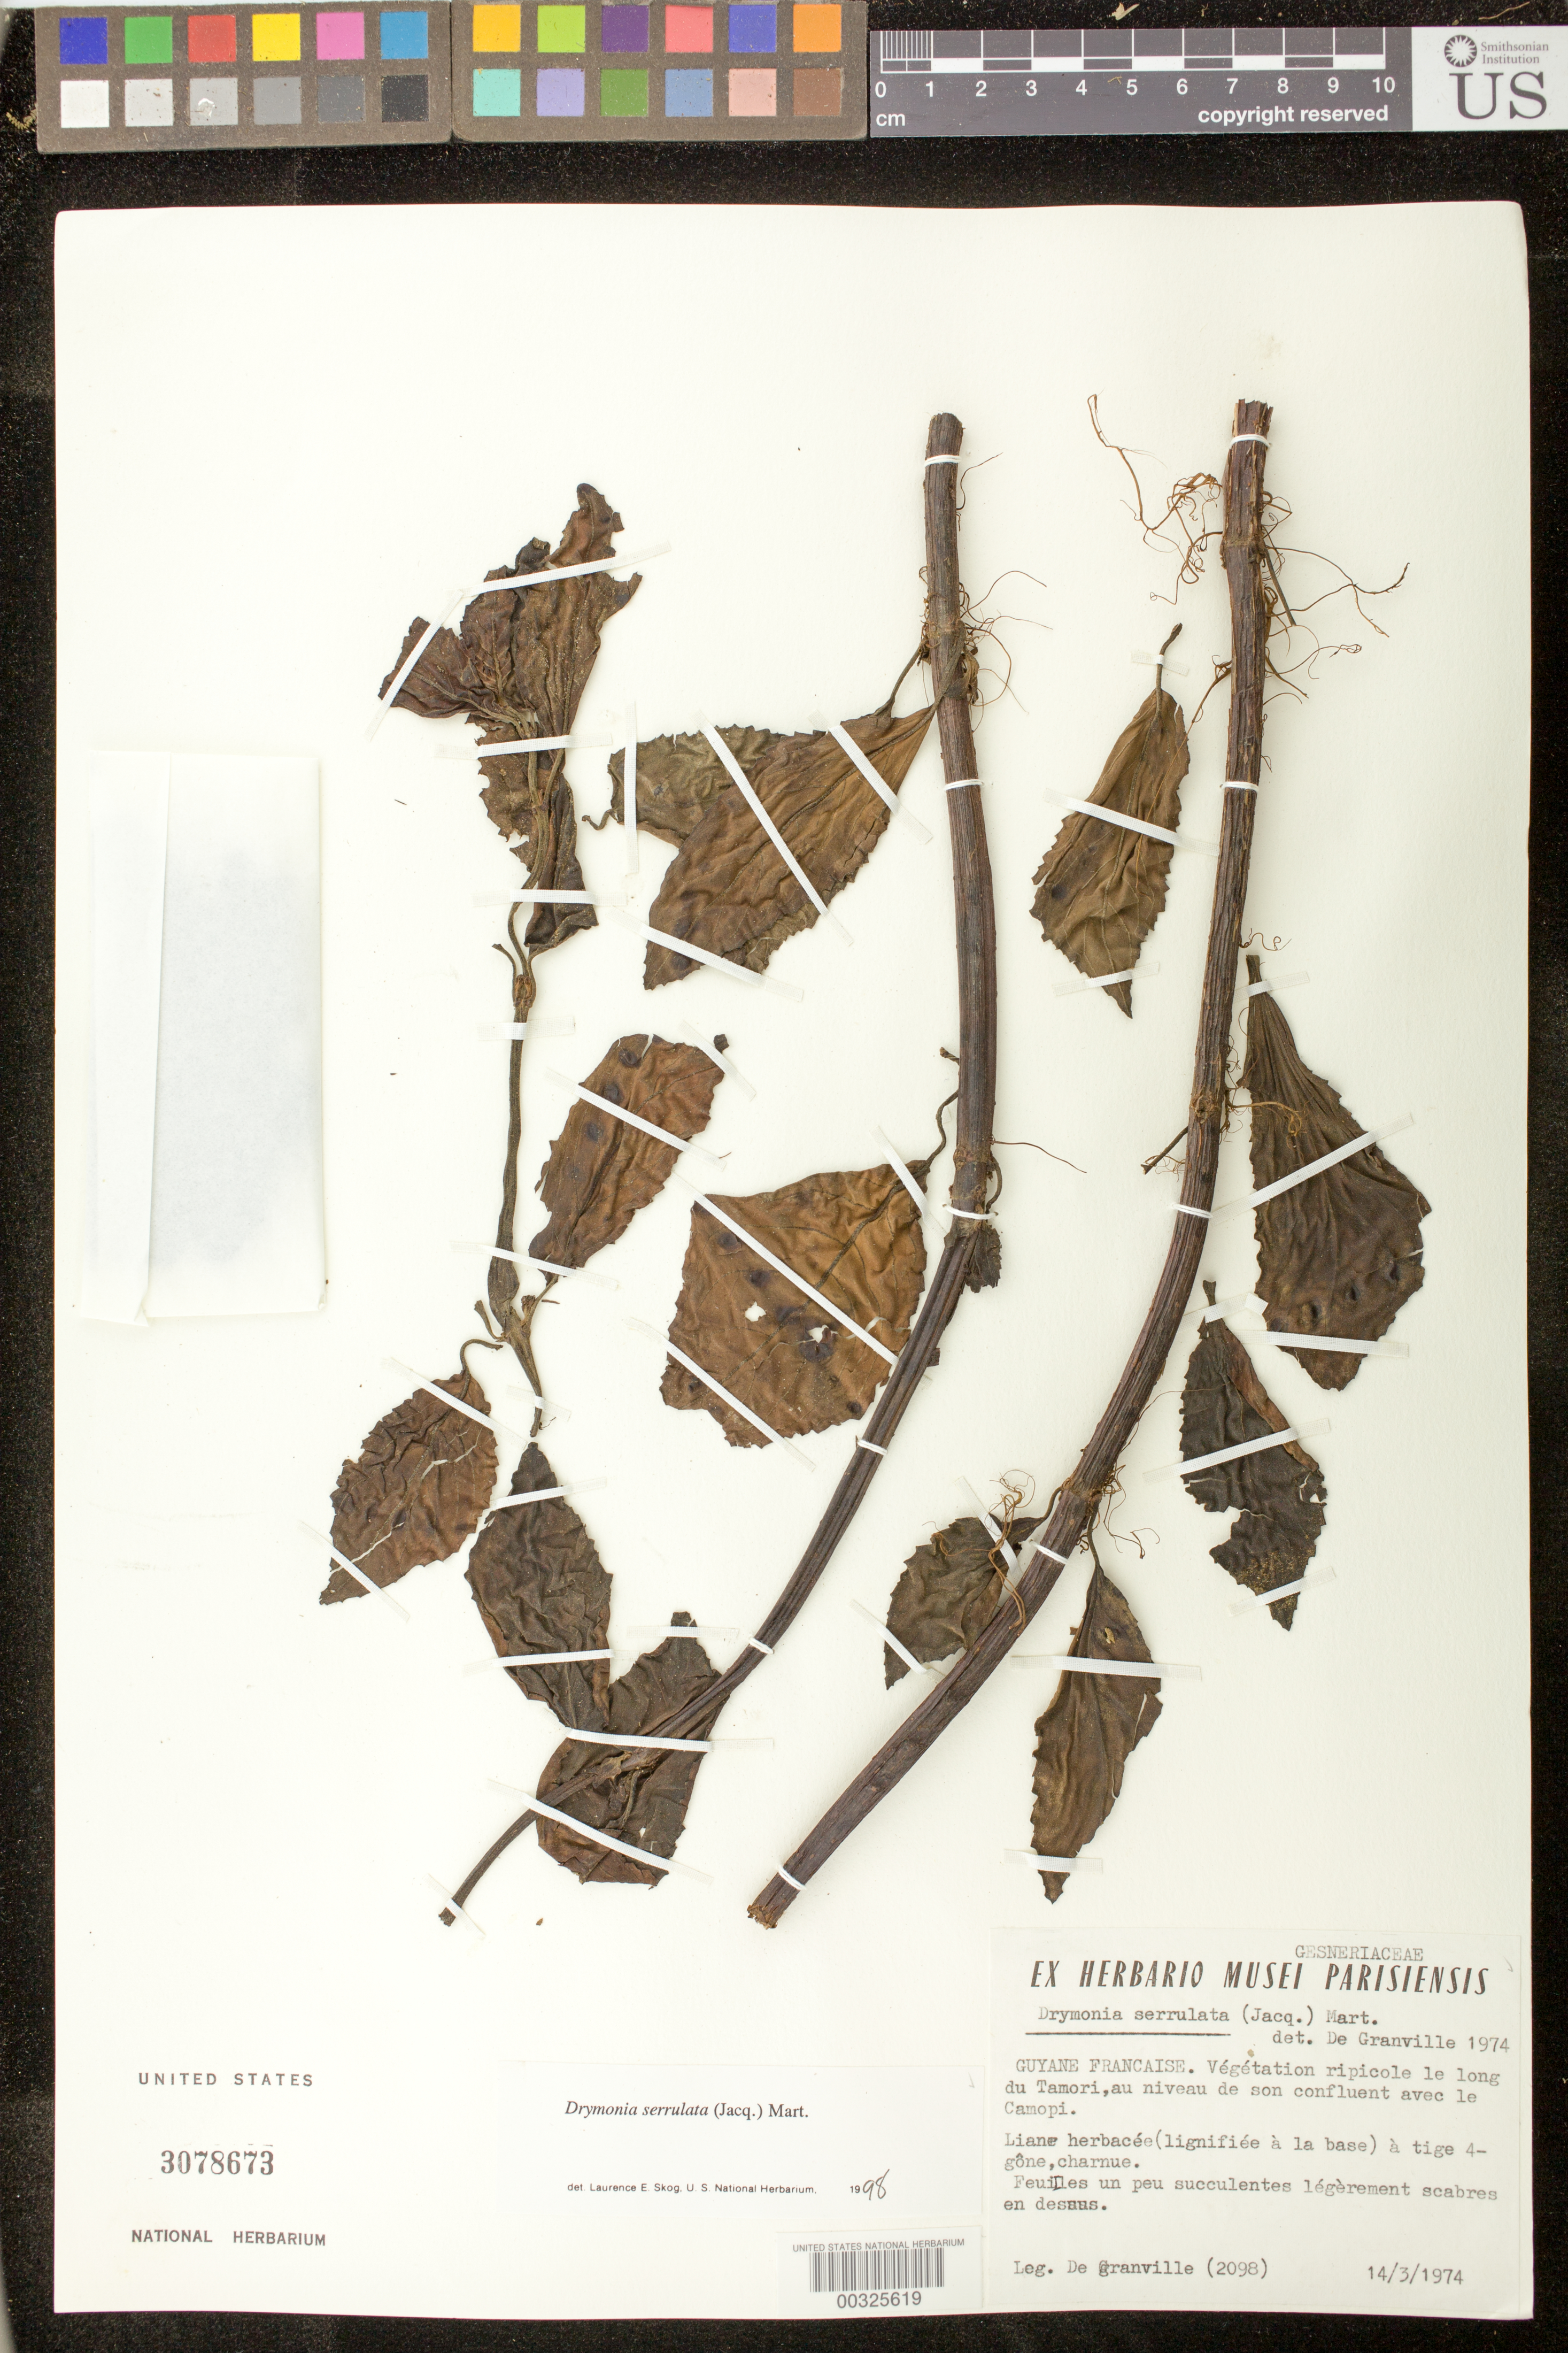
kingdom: Plantae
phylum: Tracheophyta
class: Magnoliopsida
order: Lamiales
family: Gesneriaceae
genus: Drymonia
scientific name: Drymonia serrulata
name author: (Jacq.) Mart.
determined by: Skog, Laurence E.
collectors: J.-J. de Granville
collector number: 2098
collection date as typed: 14 Mar 1974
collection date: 1974-03-14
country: French Guiana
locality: Le long de Tamori, au niveau de son confluent avec le Camopi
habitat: Végétation ripicole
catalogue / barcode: US 3078673